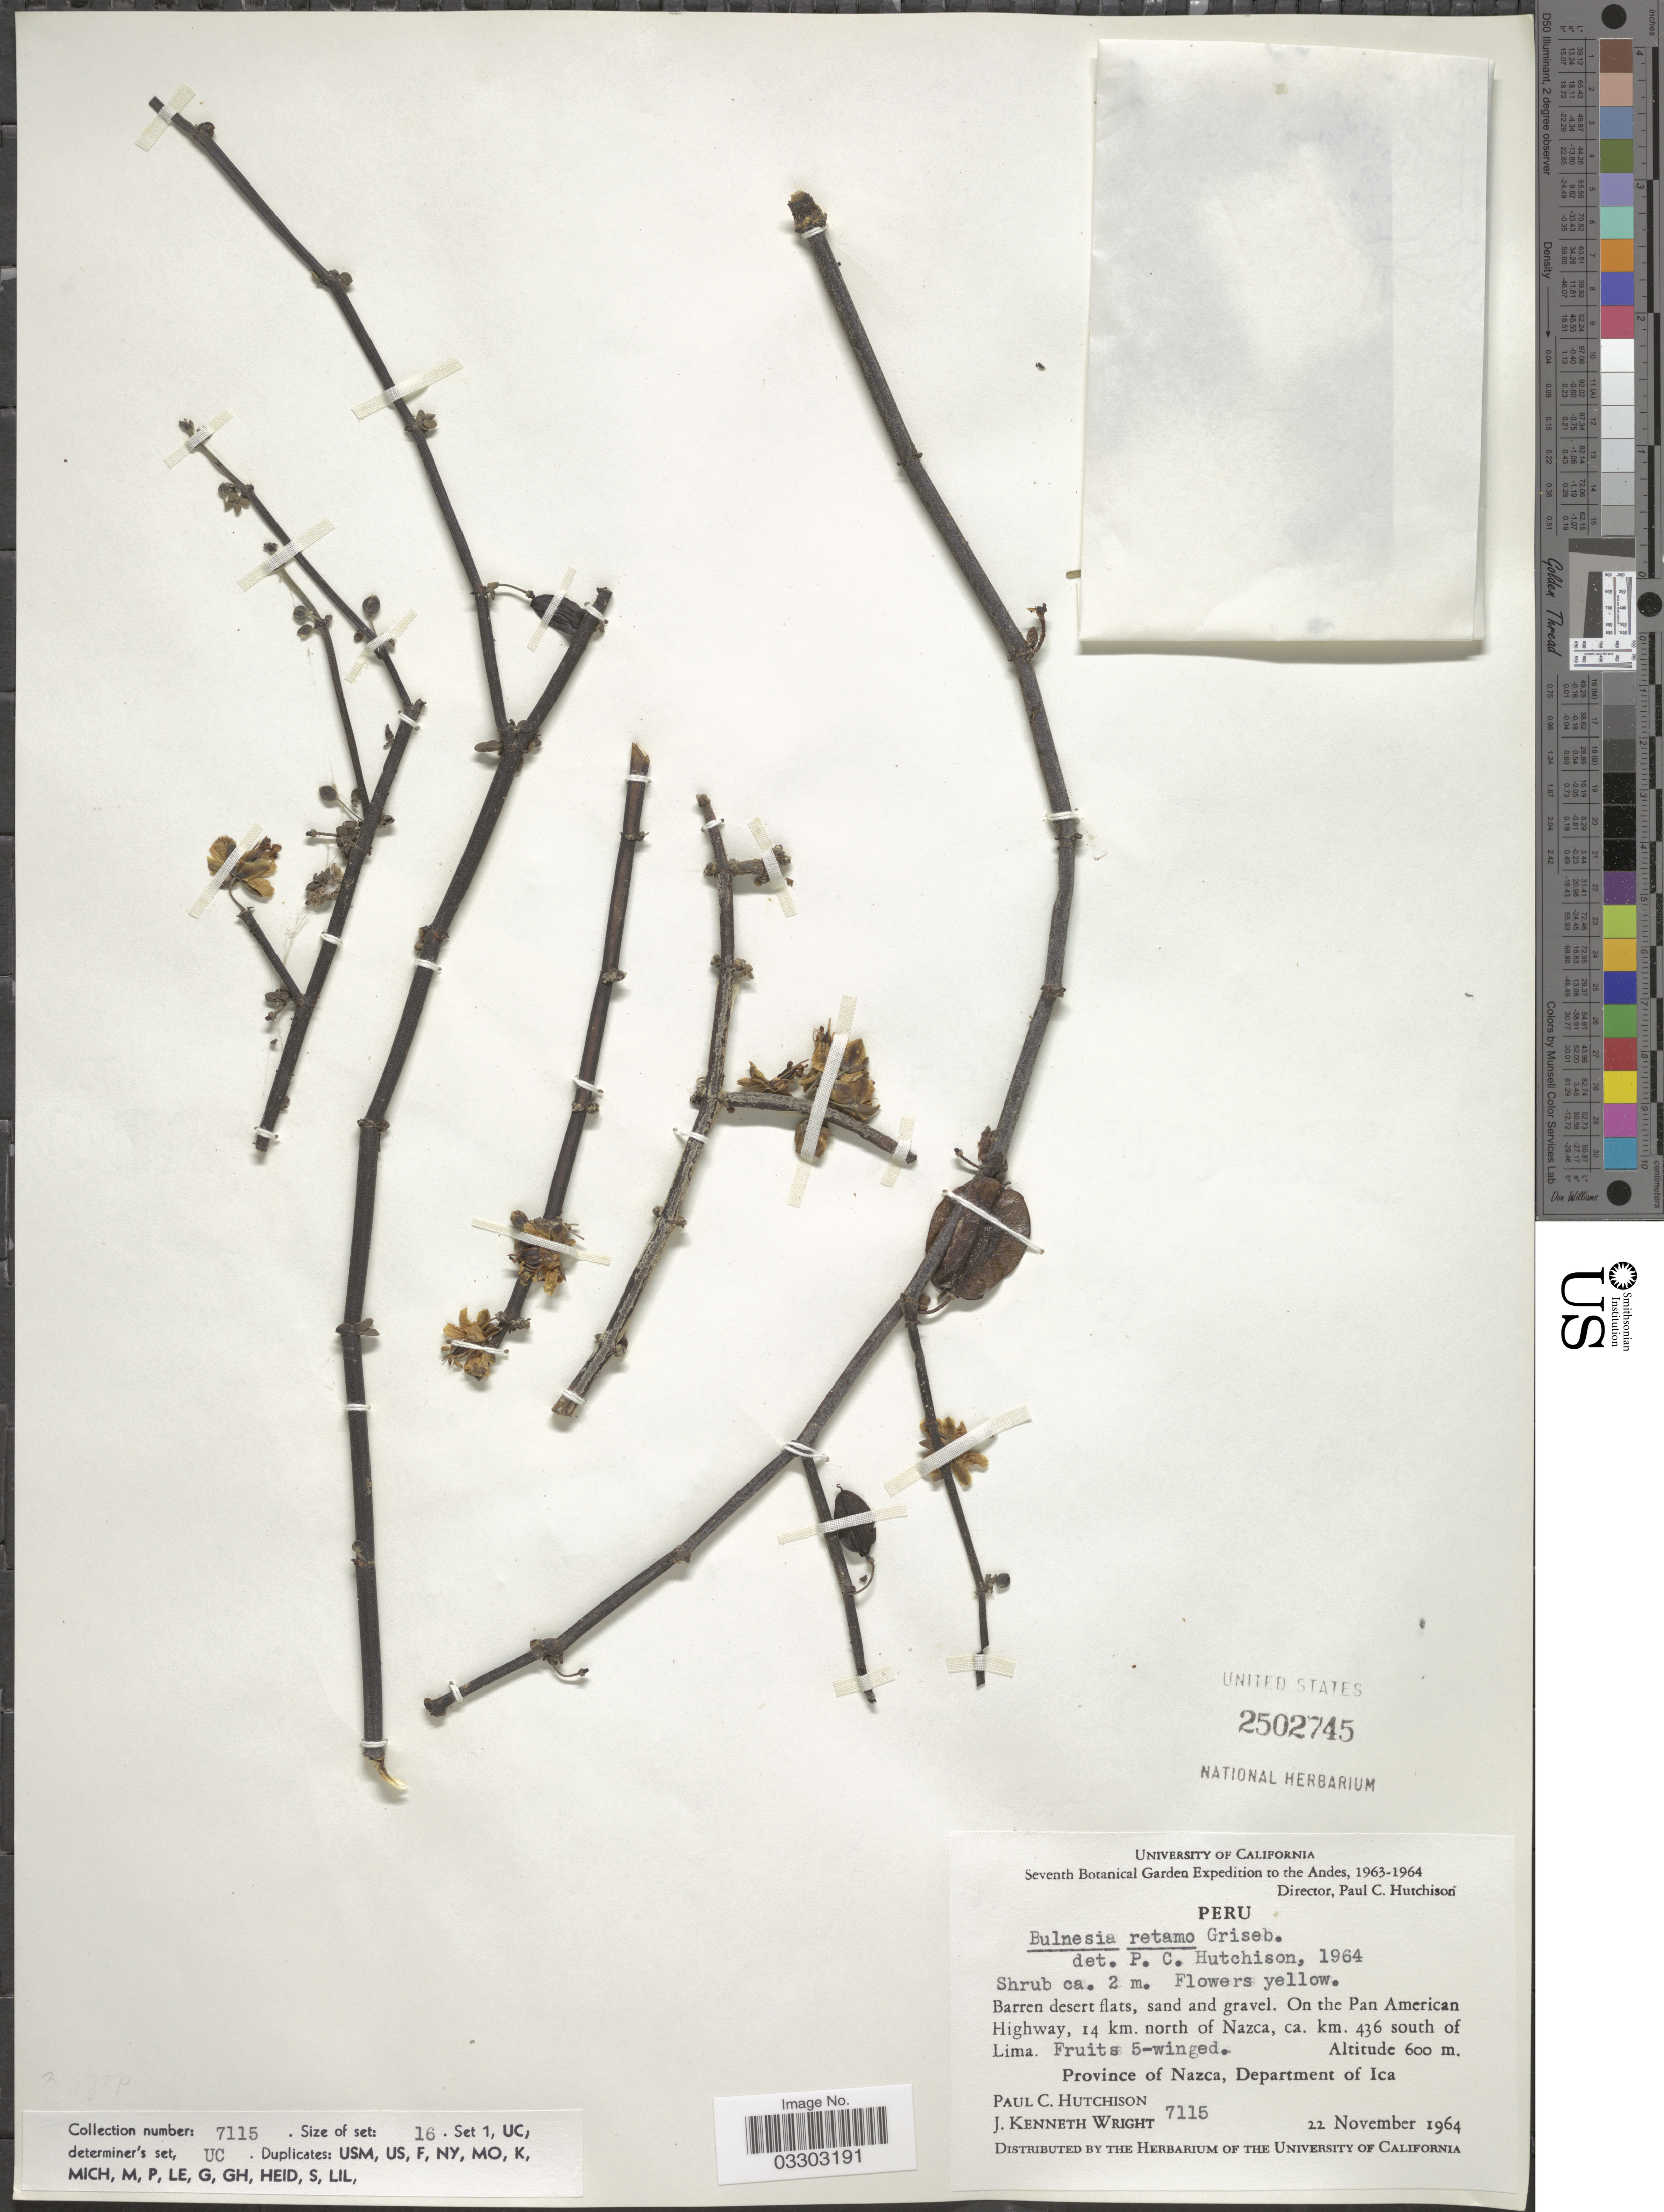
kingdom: Plantae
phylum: Tracheophyta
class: Magnoliopsida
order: Zygophyllales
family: Zygophyllaceae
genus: Bulnesia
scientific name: Bulnesia retama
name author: (Gillies ex Hook. & Arn.) Griseb.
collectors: P. C. Hutchison & J. K. Wright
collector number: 7115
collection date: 1964-11-22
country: Peru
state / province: Ica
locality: Andes. On the Pan American Highway, 14 km. north of Nazca, ca. km. 436 south of Lima. Province of Nazca, Department of Ica.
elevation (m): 600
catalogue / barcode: US 2502745